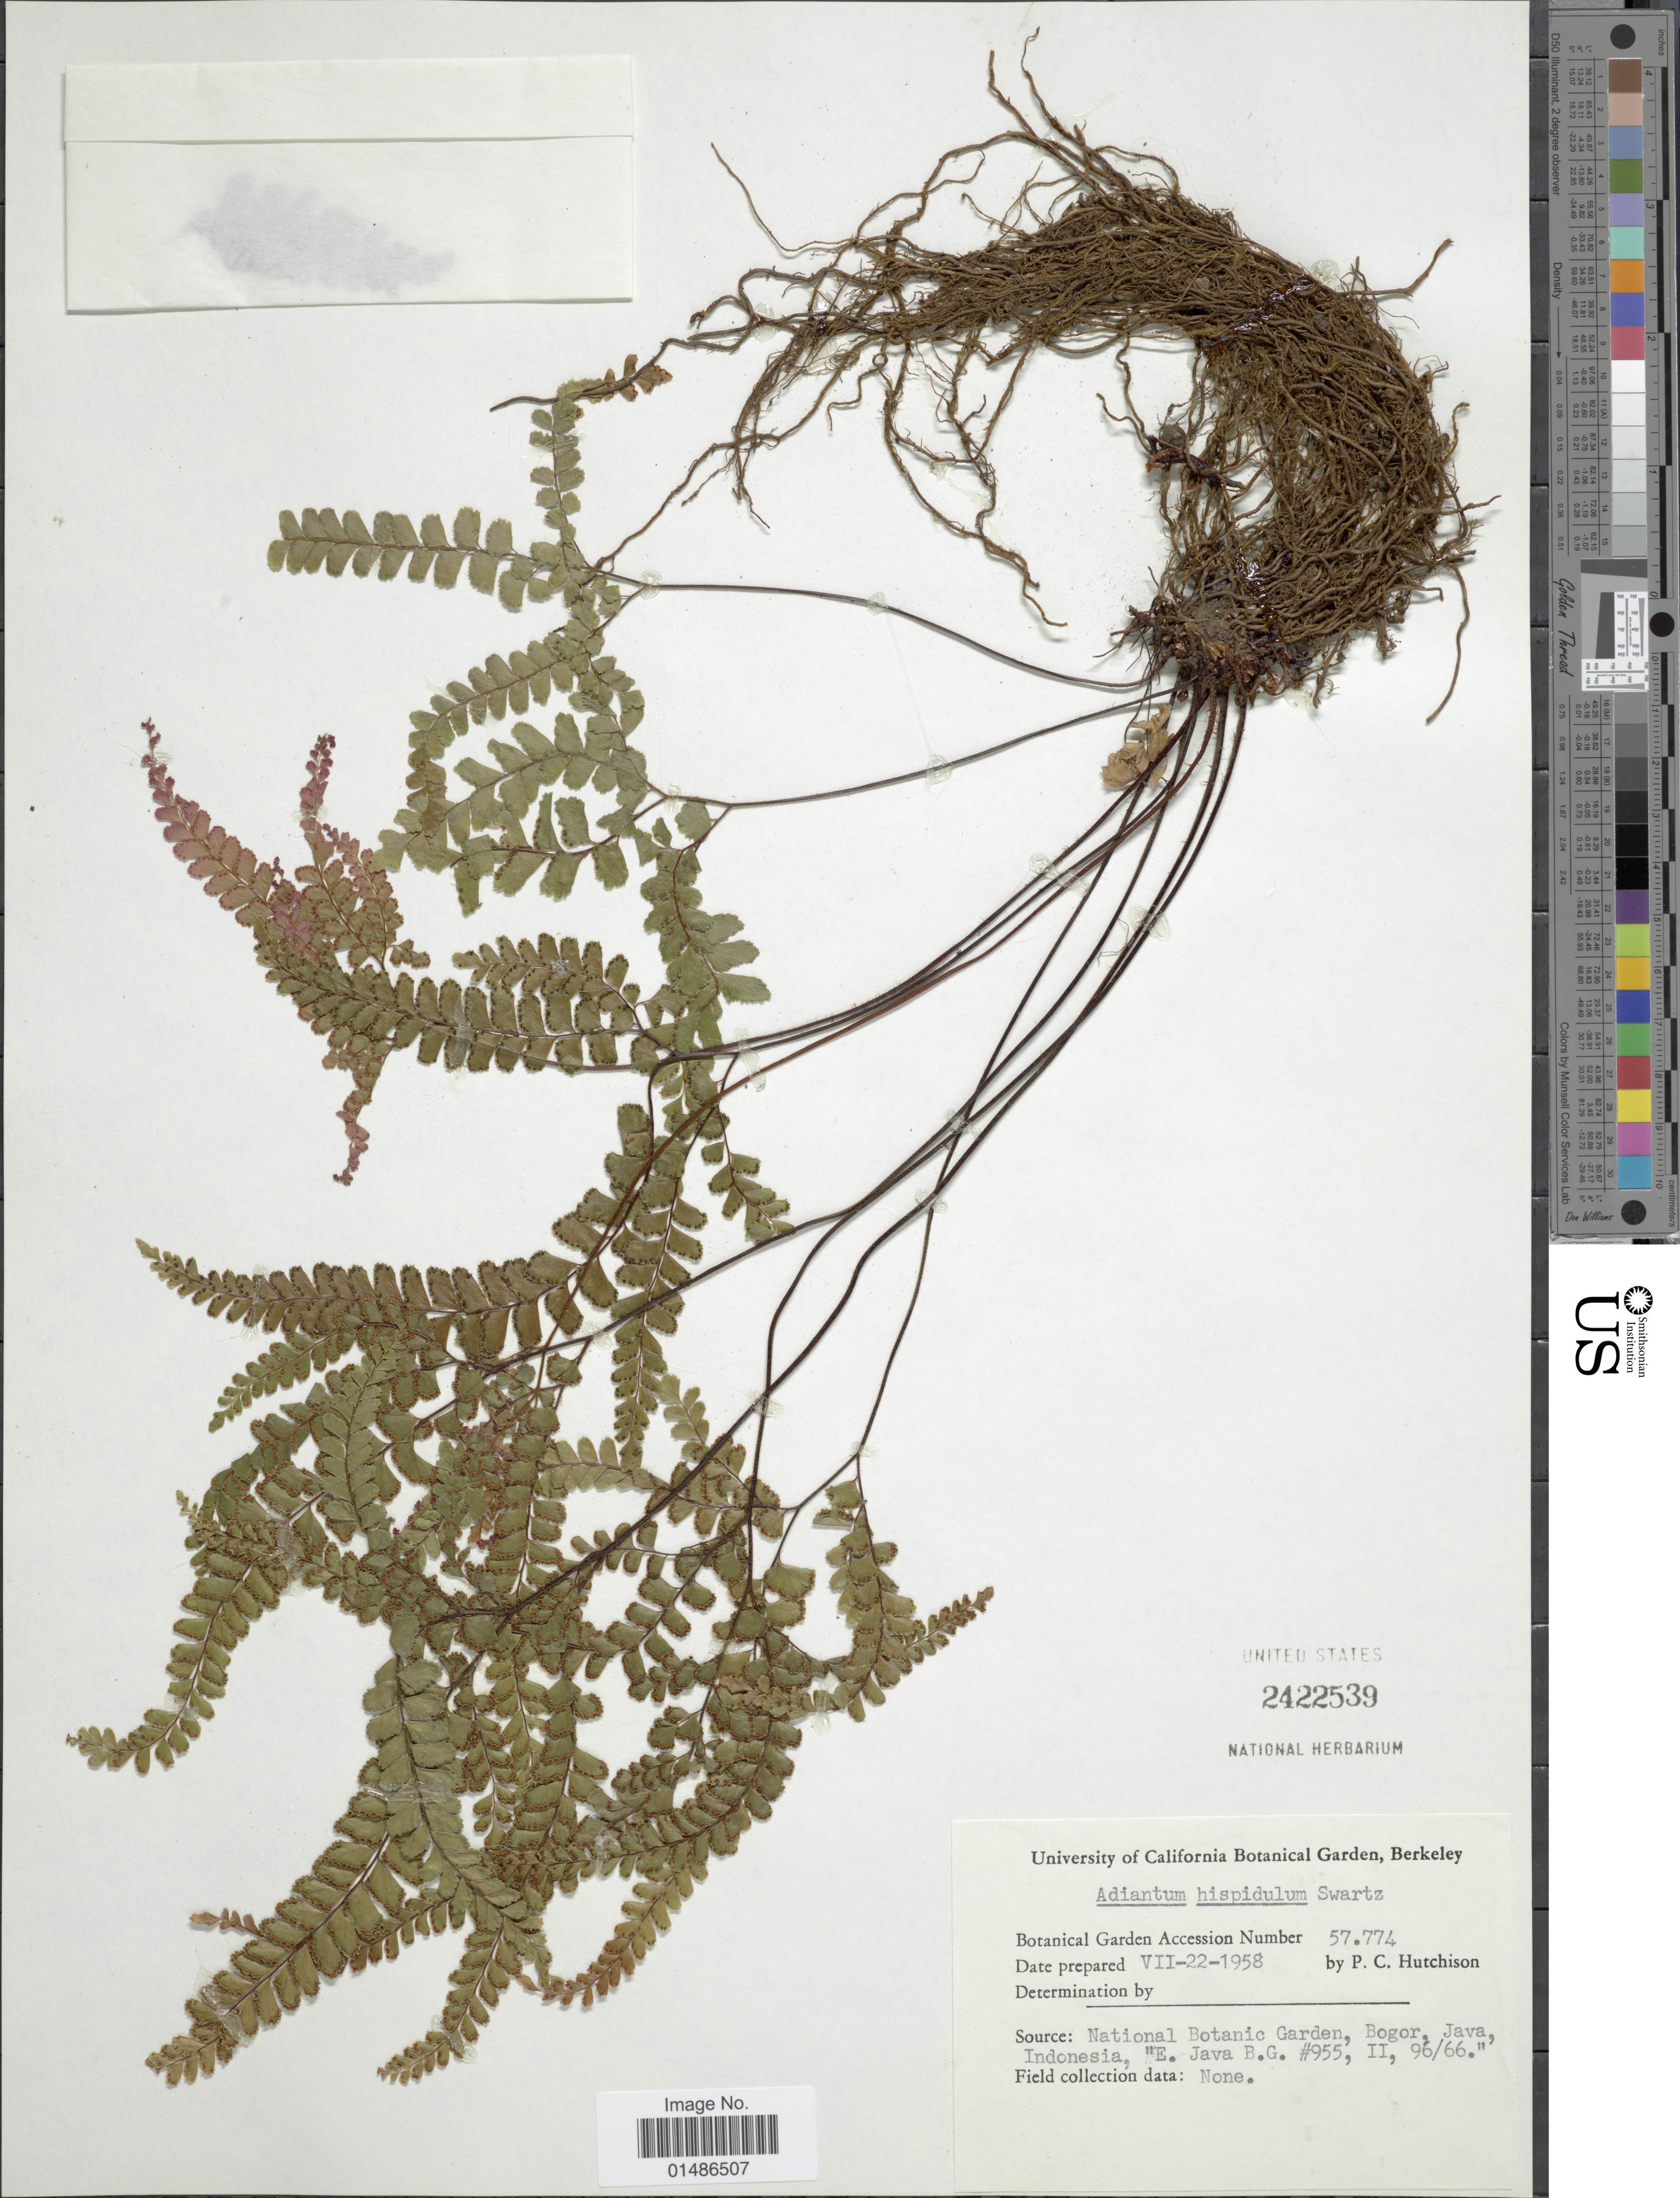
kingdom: Plantae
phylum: Tracheophyta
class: Polypodiopsida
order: Polypodiales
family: Pteridaceae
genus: Adiantum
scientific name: Adiantum hispidulum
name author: Sw.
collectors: P. C. Hutchison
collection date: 1958-07-22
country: United States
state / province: California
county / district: Alameda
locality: University of California Botanical Garden, Berkeley.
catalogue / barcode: US 2422539